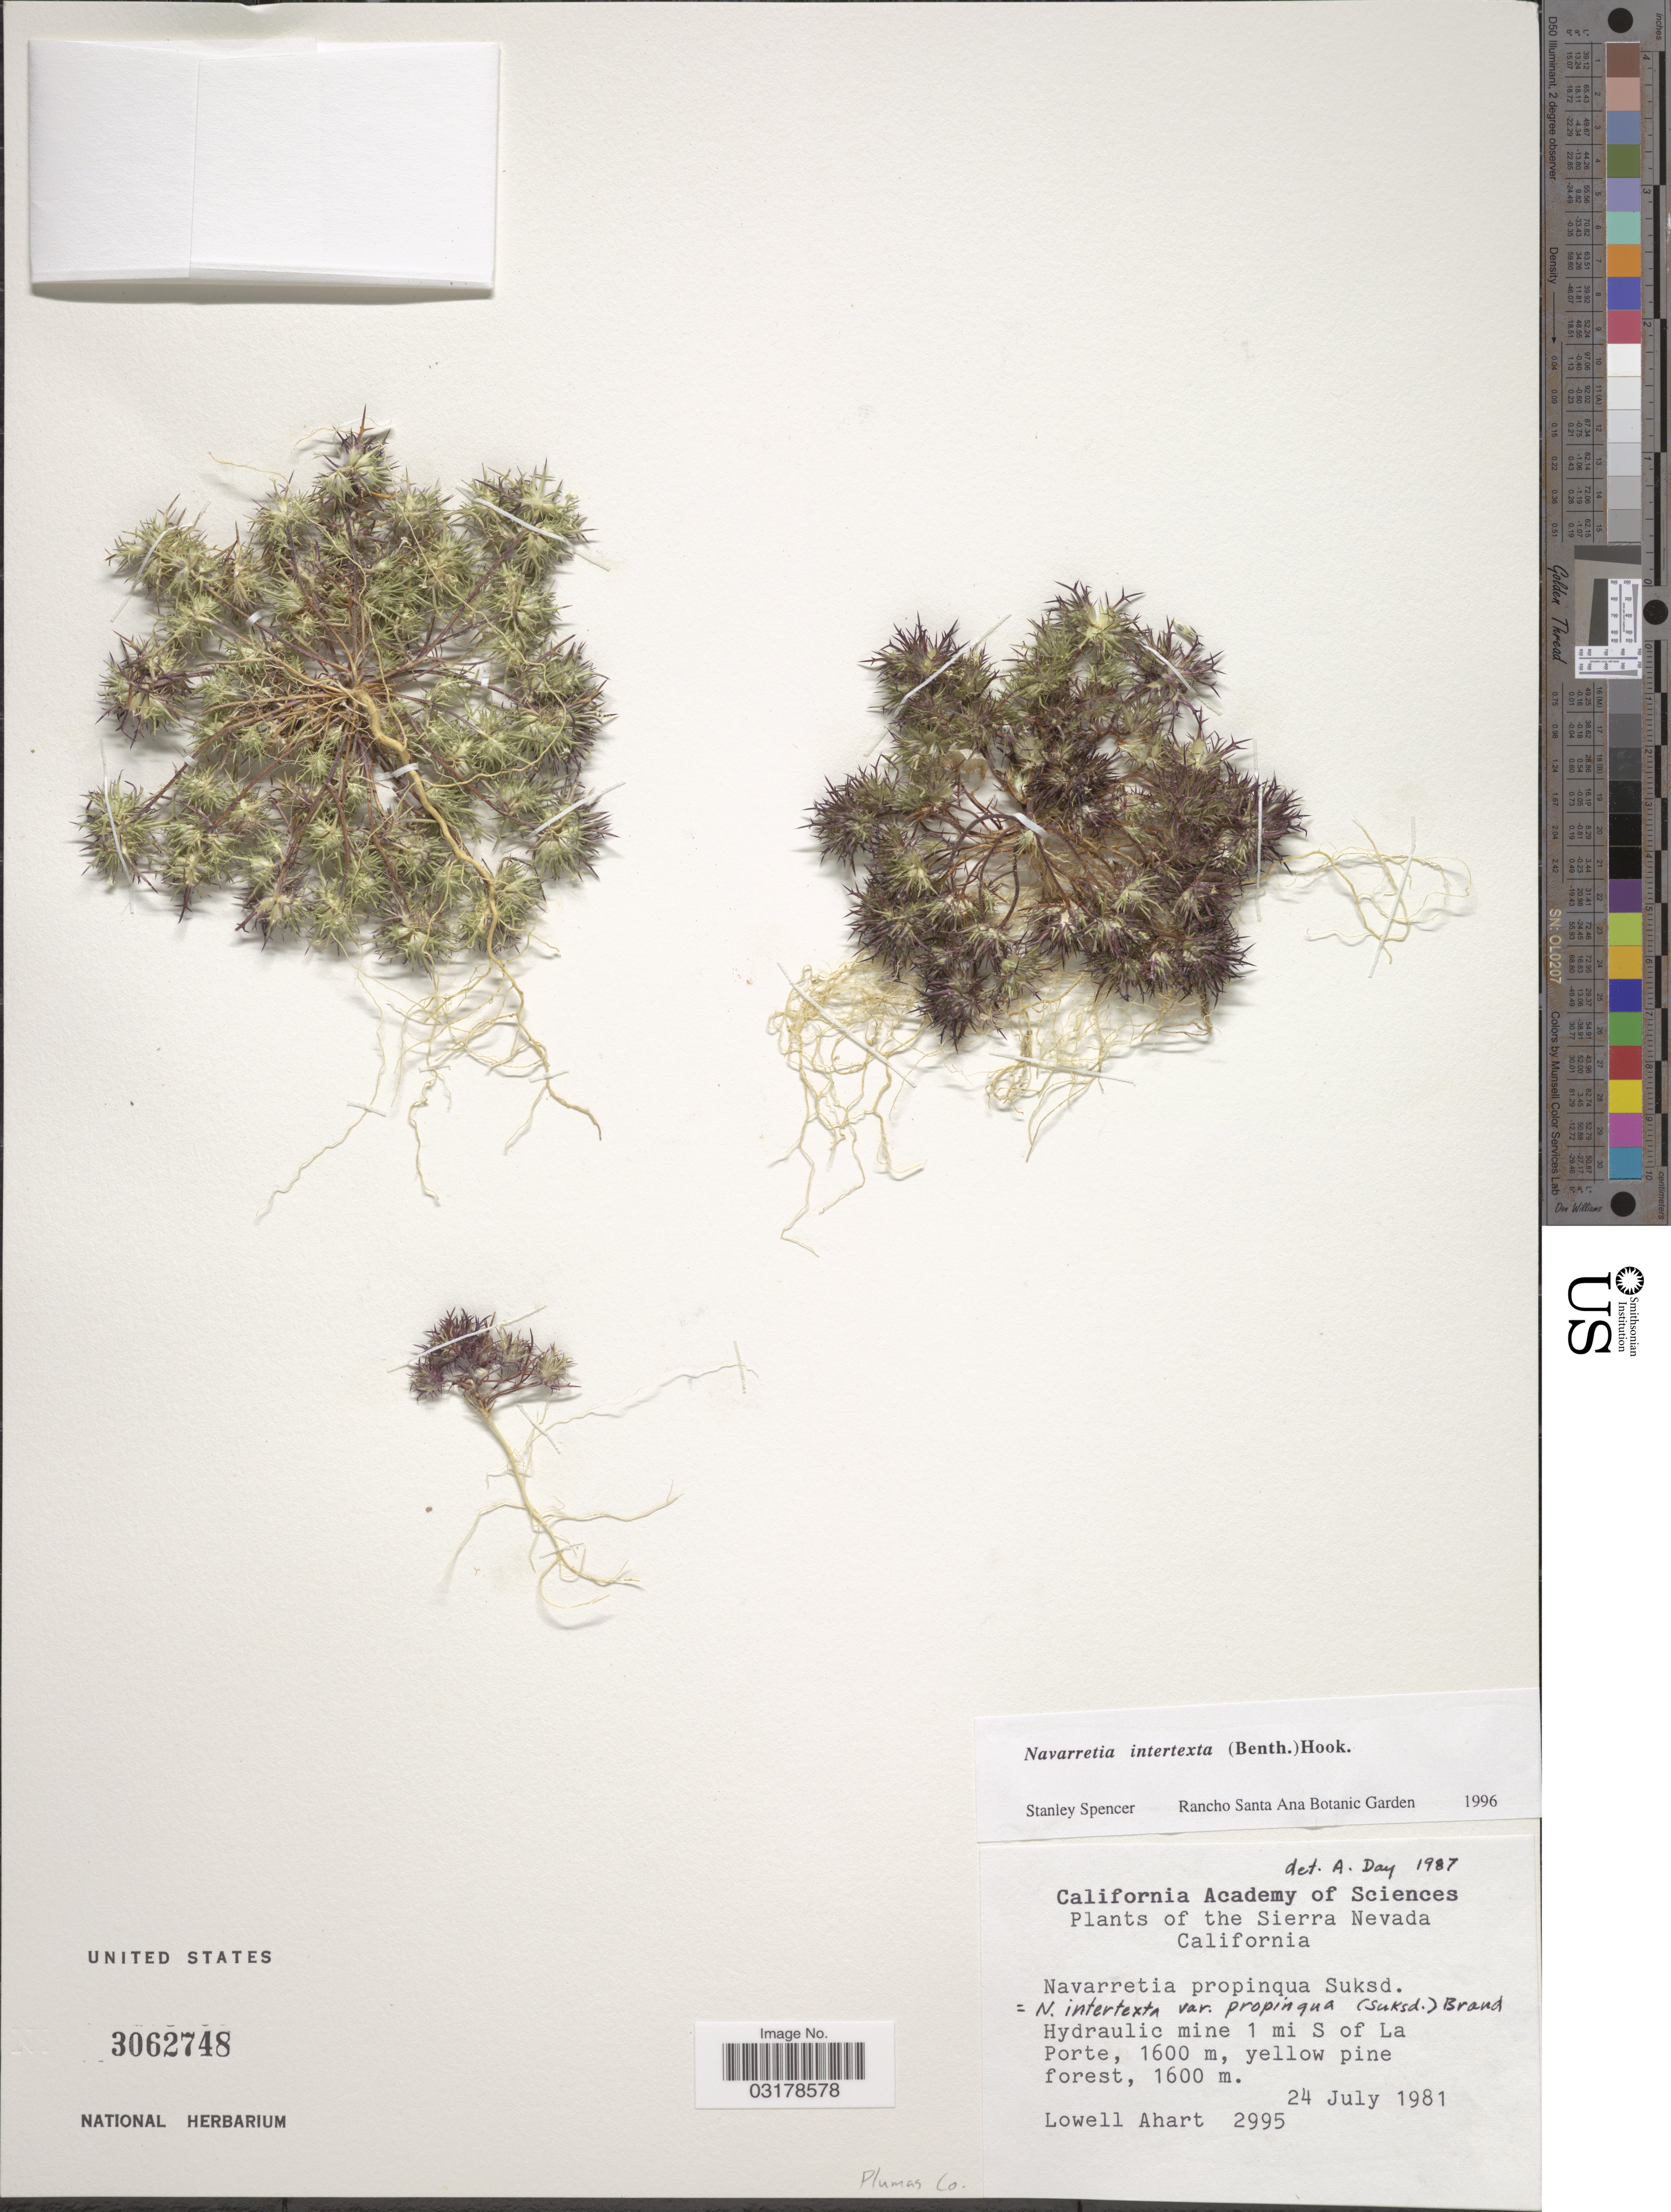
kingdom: Plantae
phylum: Tracheophyta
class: Magnoliopsida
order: Ericales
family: Polemoniaceae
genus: Navarretia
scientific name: Navarretia intertexta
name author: (Benth.) Hook.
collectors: L. Ahart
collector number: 2995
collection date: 1981-07-24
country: United States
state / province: California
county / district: Plumas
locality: The Sierra Nevada. Hydraulic mine 1 mi S of La Porte. Plumas Co.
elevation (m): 1600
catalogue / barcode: US 3062748